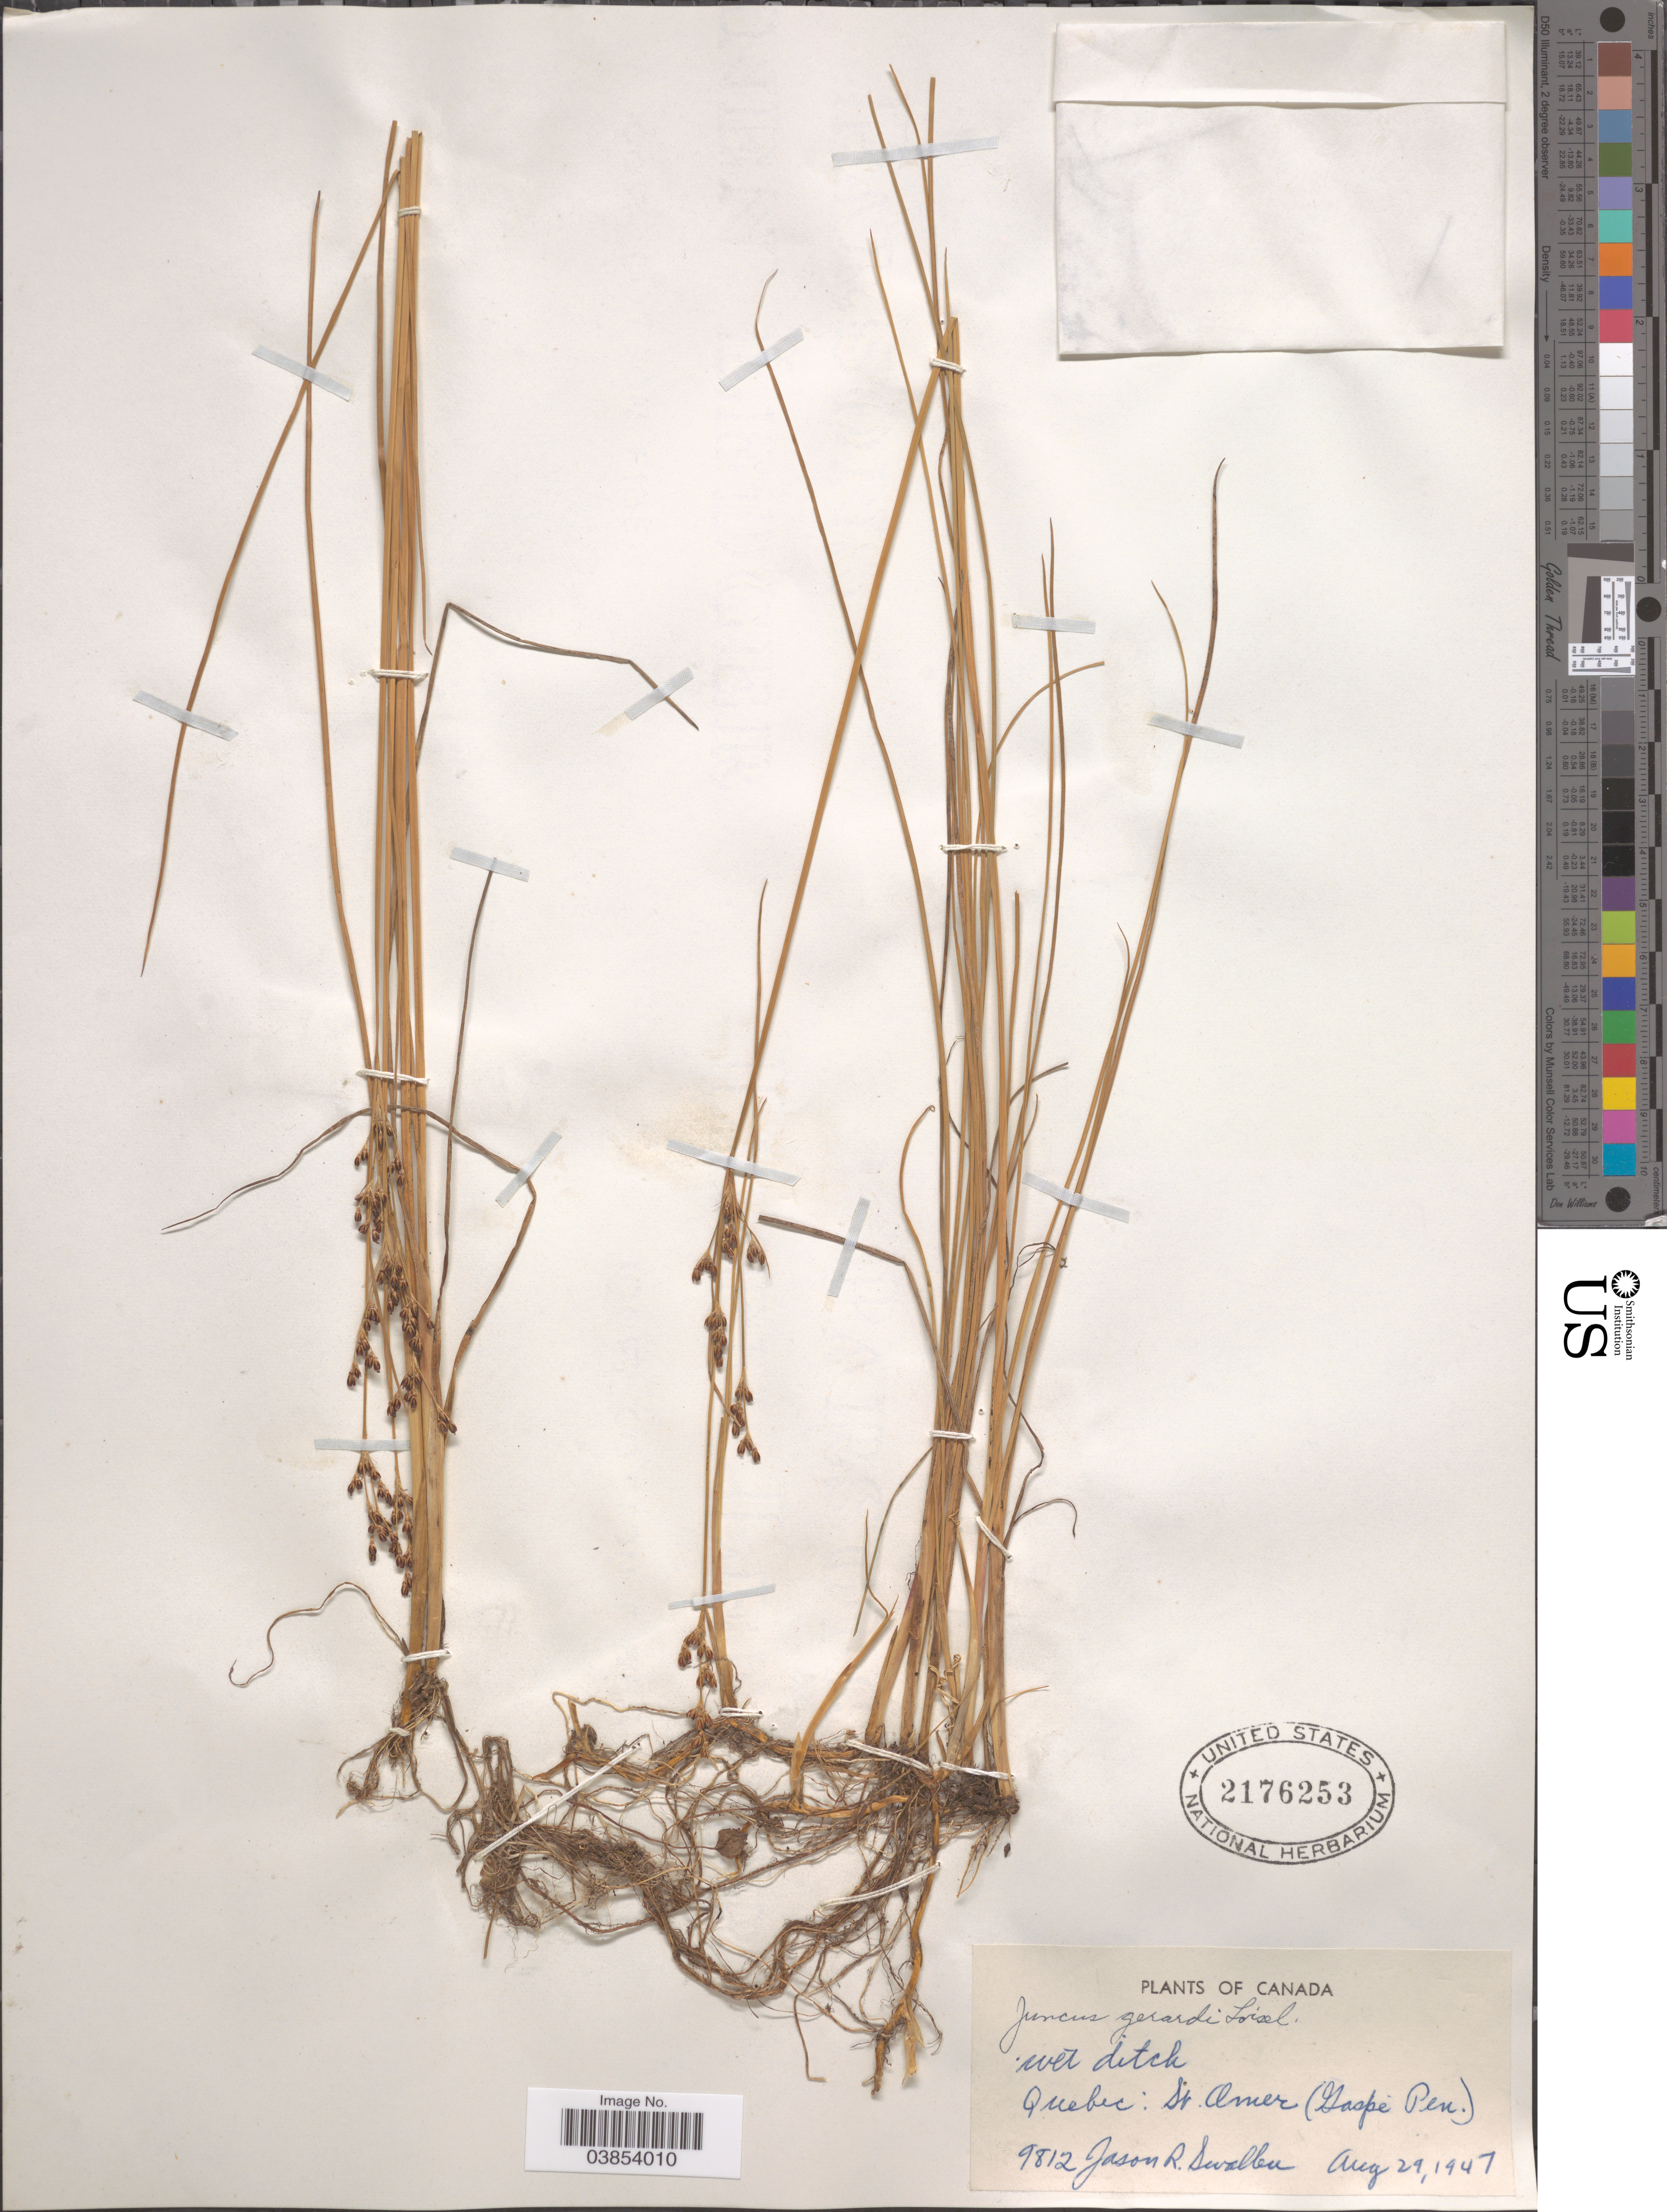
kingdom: Plantae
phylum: Tracheophyta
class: Liliopsida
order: Poales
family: Juncaceae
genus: Juncus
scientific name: Juncus gerardi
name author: Loisel.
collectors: J. R. Swallen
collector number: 9812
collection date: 1947-08-29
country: Canada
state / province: Quebec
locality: St. Amer (Gaspe Pen.).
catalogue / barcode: US 2176253